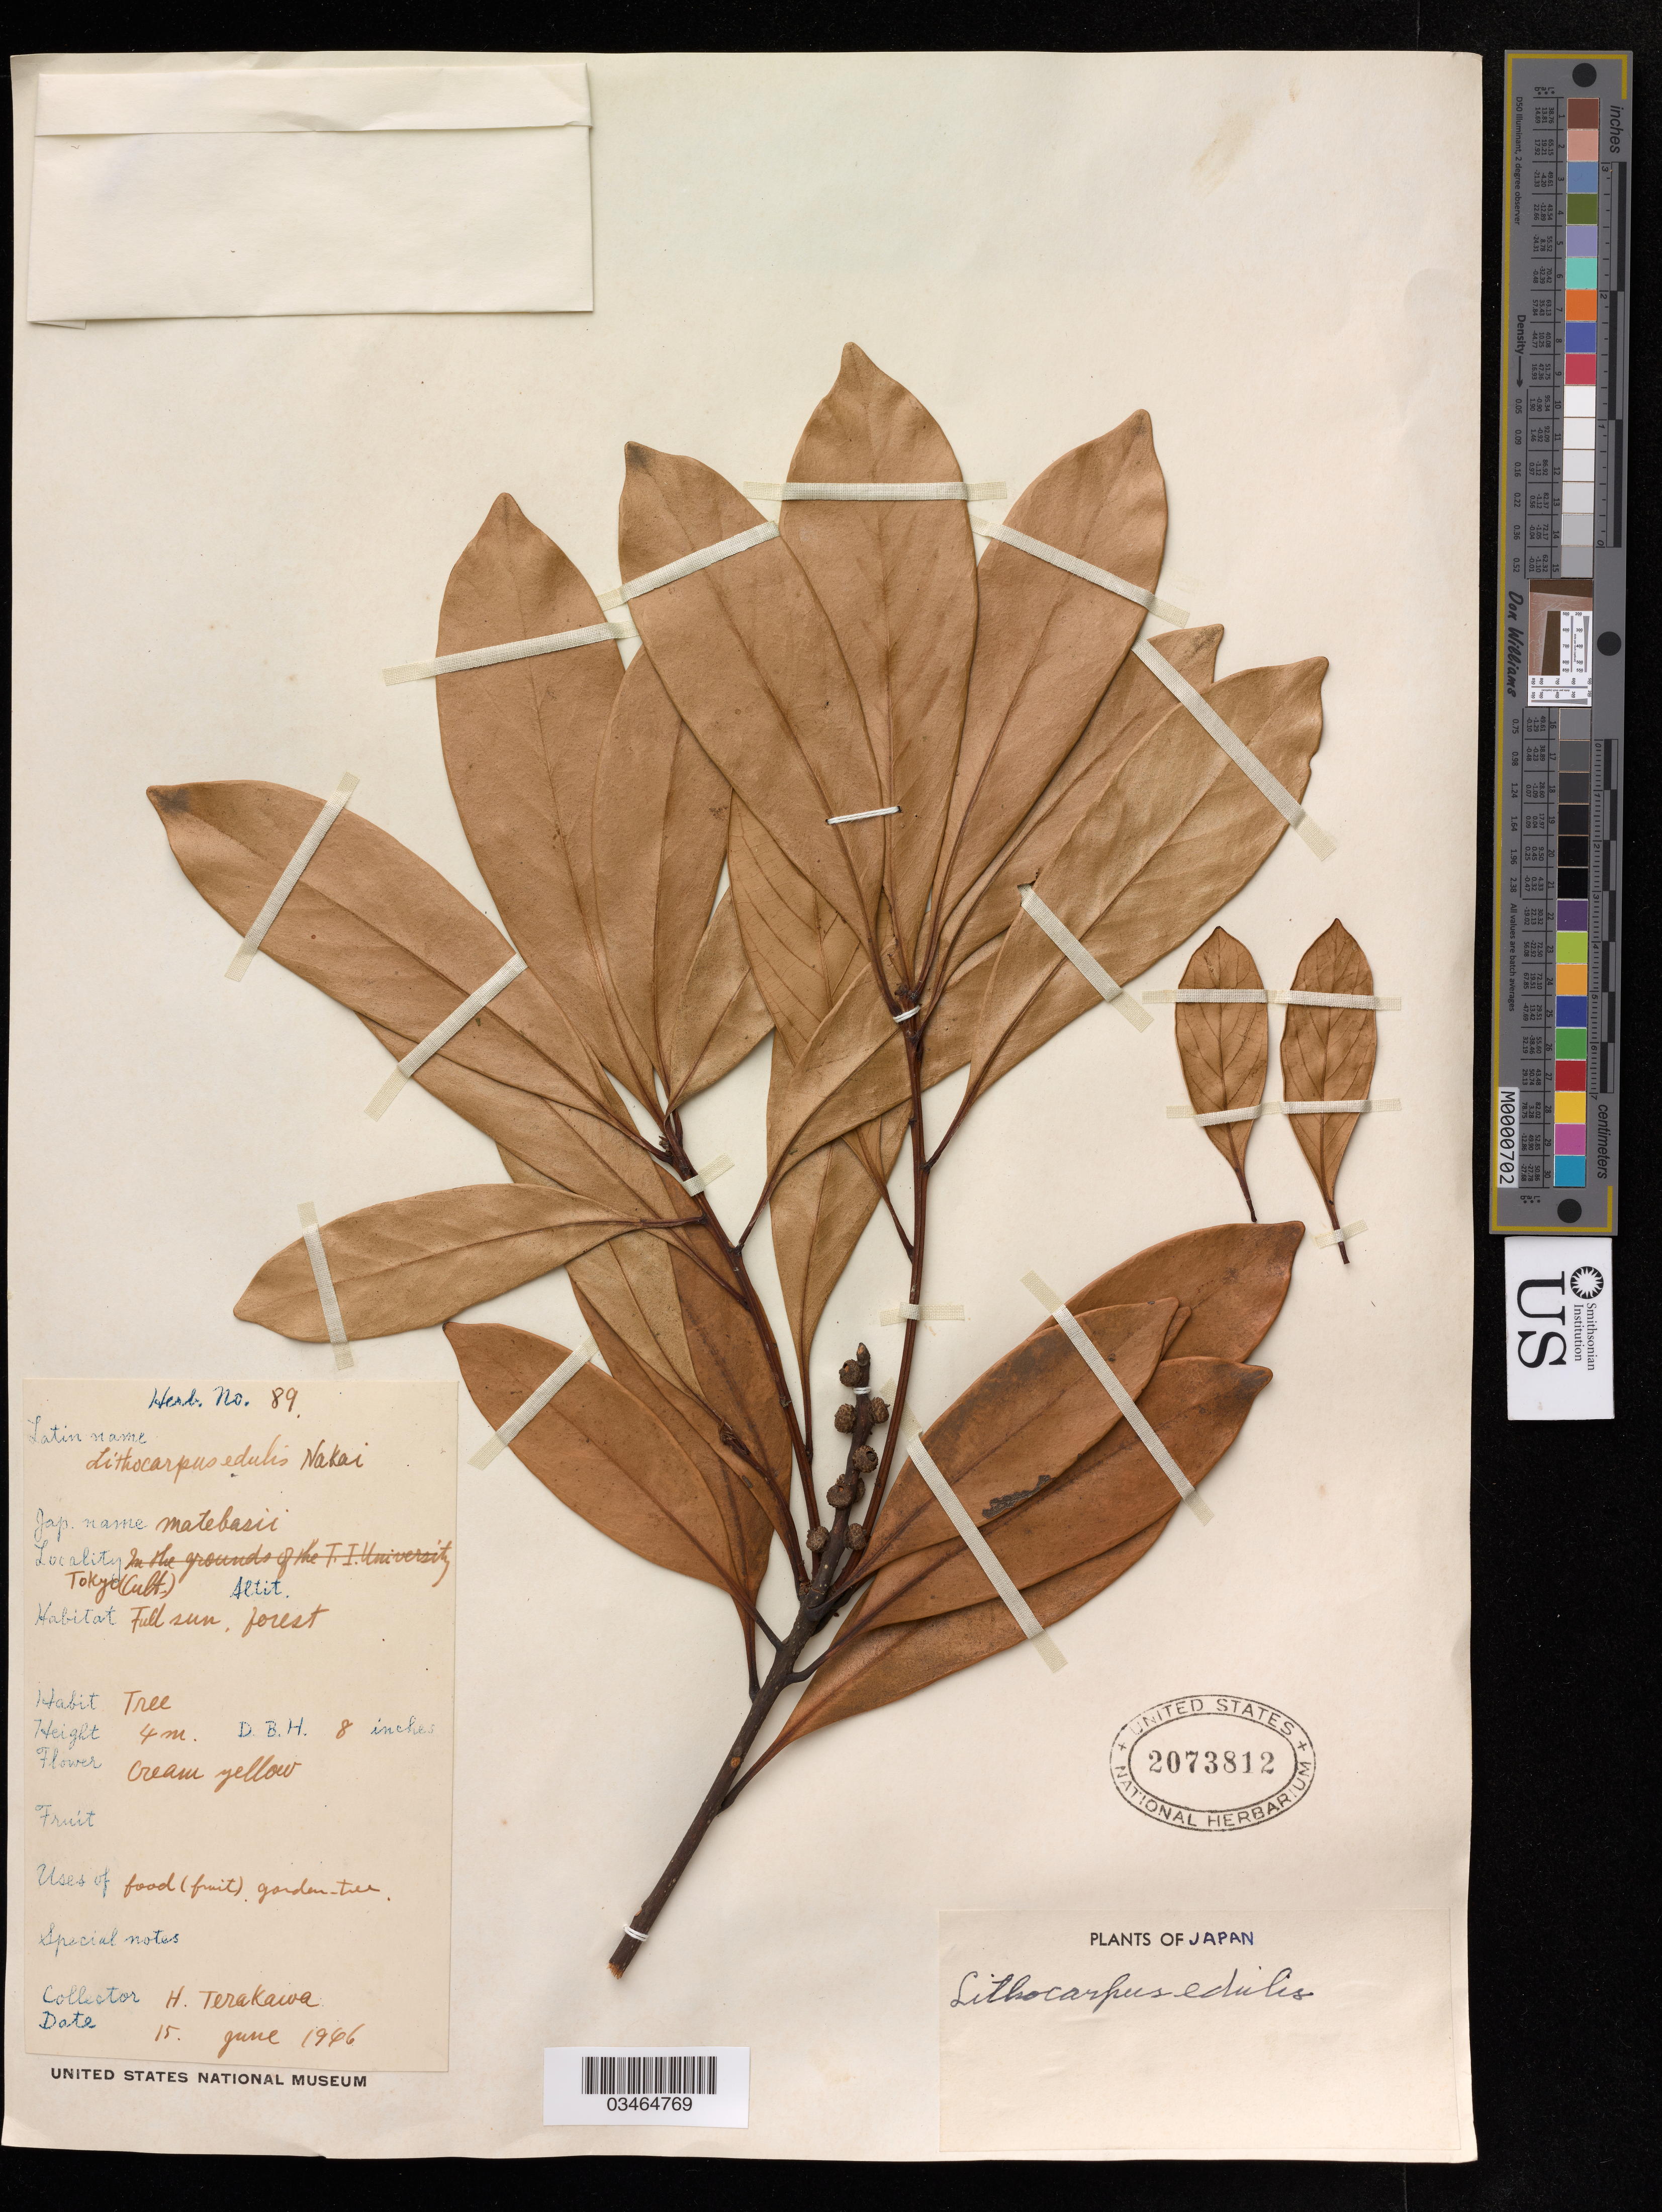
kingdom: Plantae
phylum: Tracheophyta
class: Magnoliopsida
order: Fagales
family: Fagaceae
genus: Lithocarpus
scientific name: Lithocarpus edulis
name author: (Makino) Nakai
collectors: H. Terakawa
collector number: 89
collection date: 1966-06-15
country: Japan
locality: Tokyo.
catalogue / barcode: US 2073812